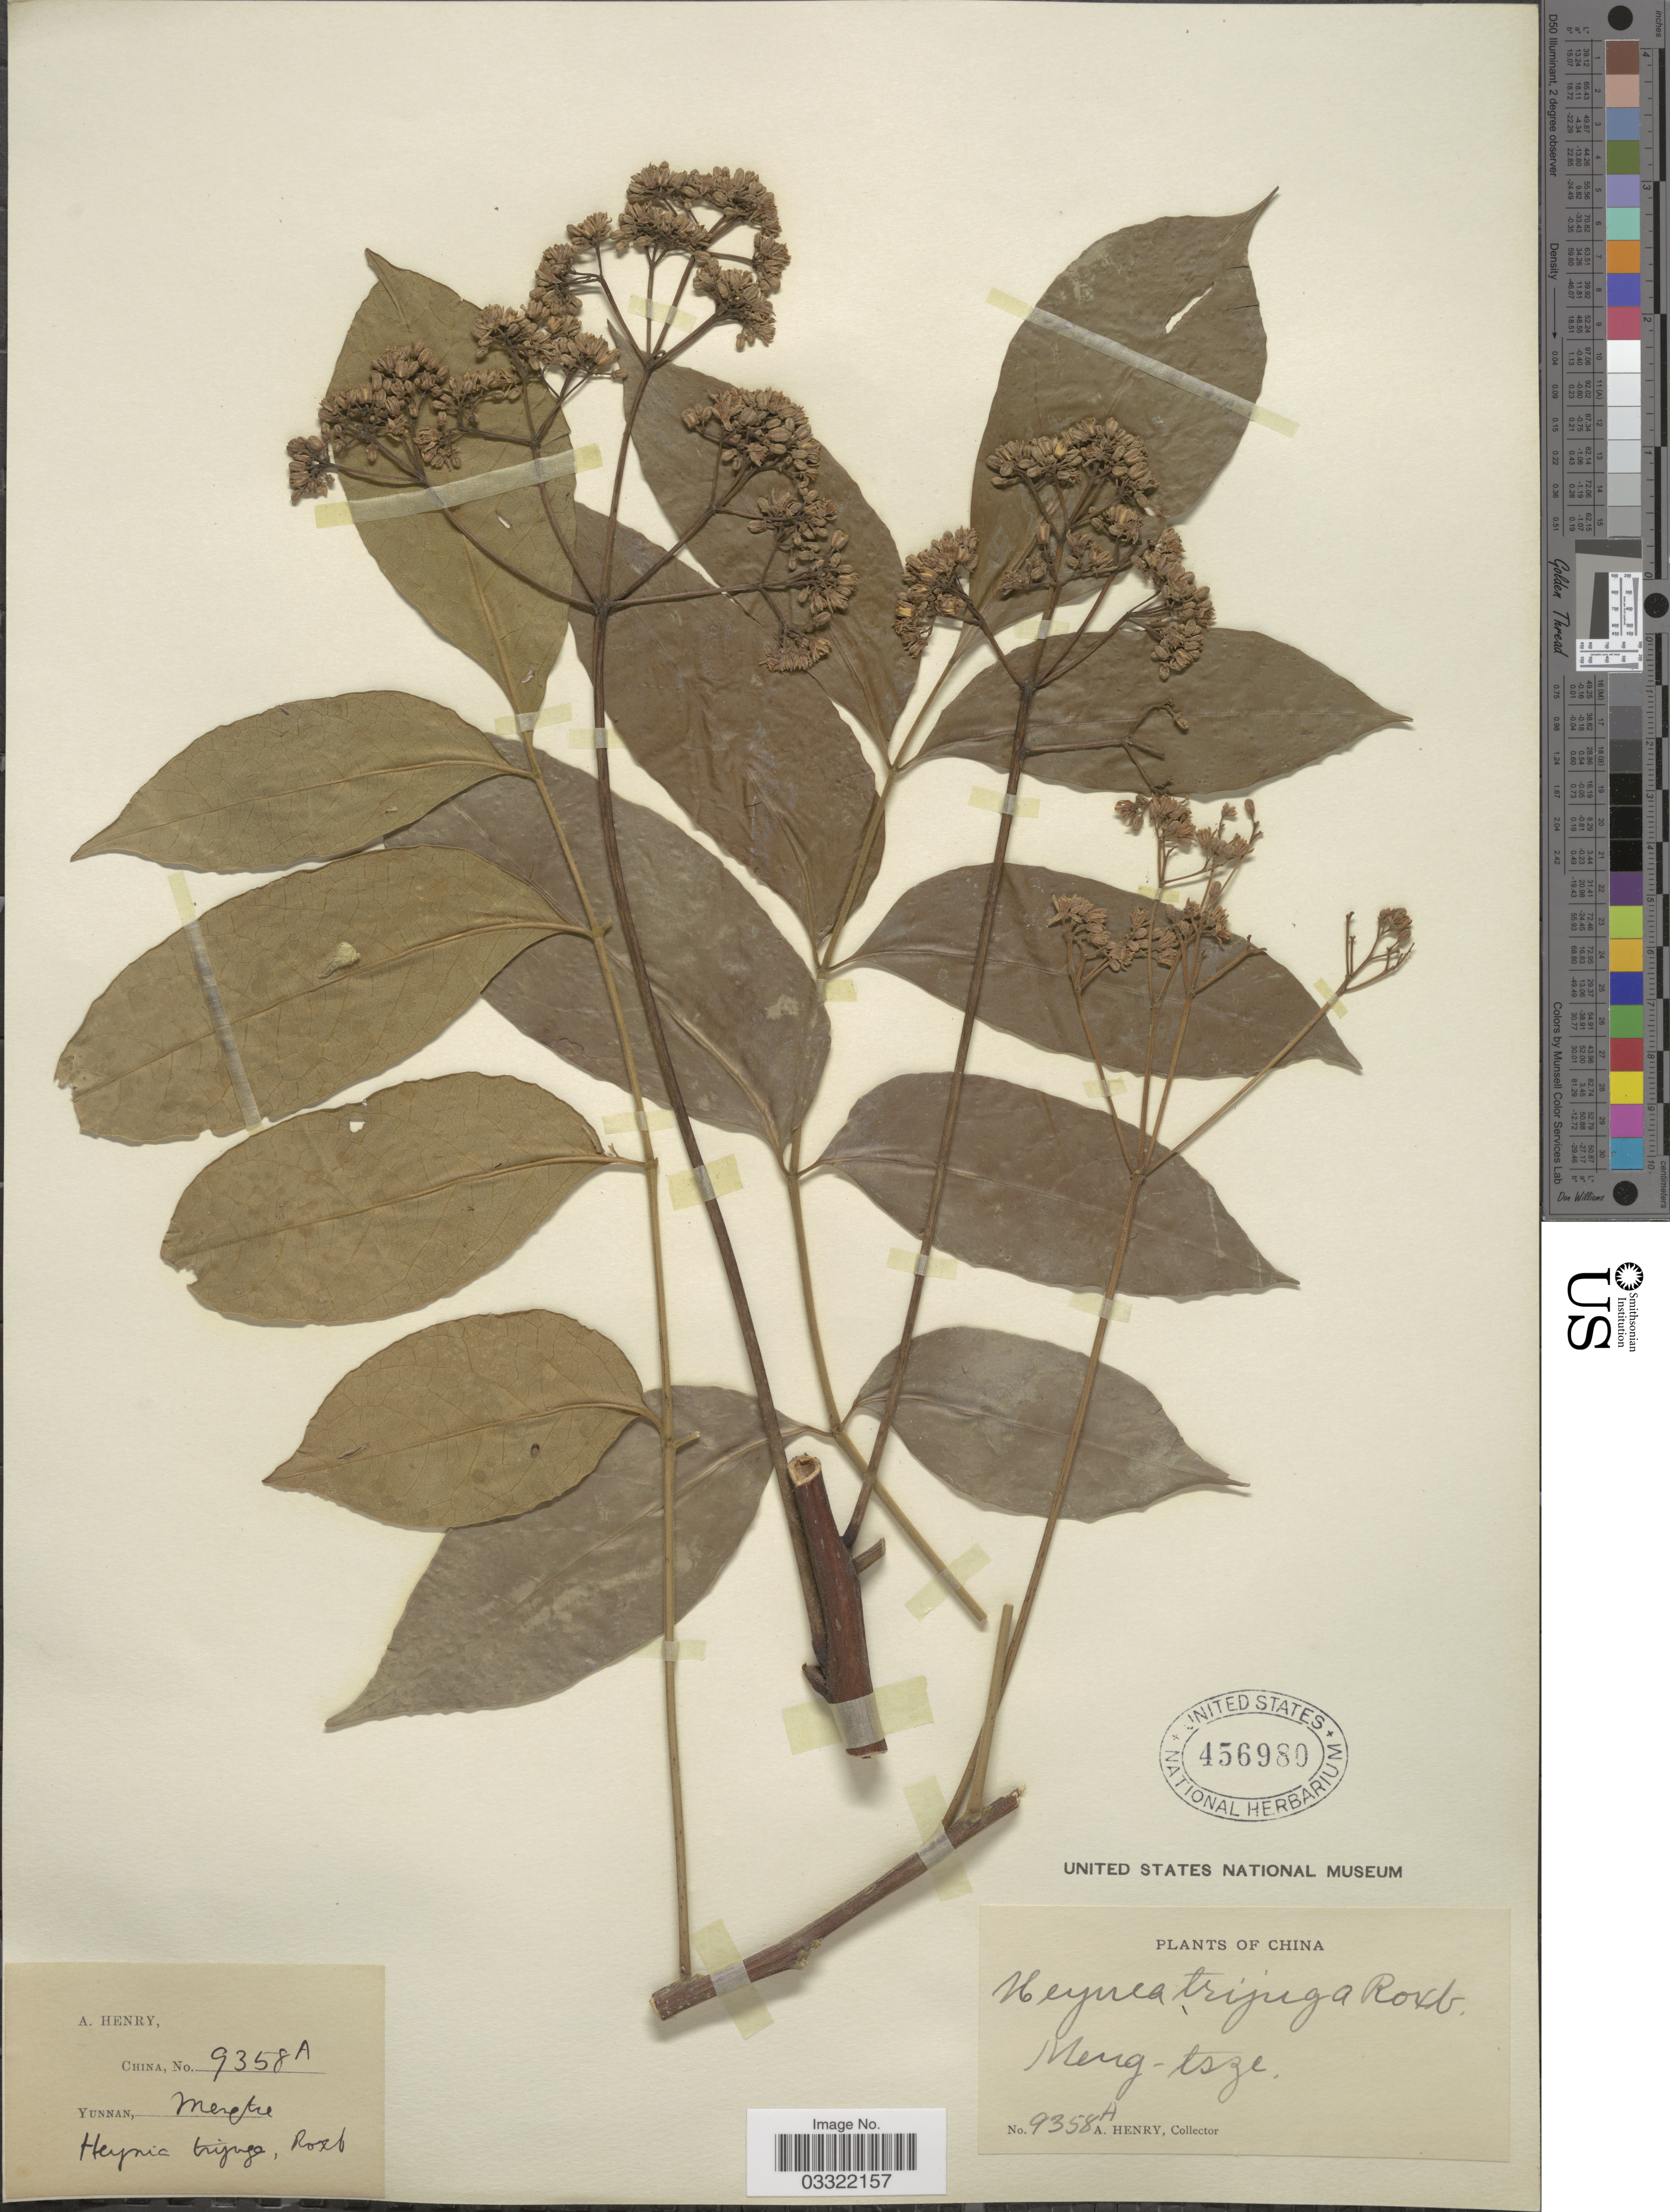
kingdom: Plantae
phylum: Tracheophyta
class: Magnoliopsida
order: Sapindales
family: Meliaceae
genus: Heynea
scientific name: Heynea trijuga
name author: Roxb.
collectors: A. Henry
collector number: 9358 A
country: China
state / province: Yunnan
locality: Meng-tsze.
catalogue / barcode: US 456980